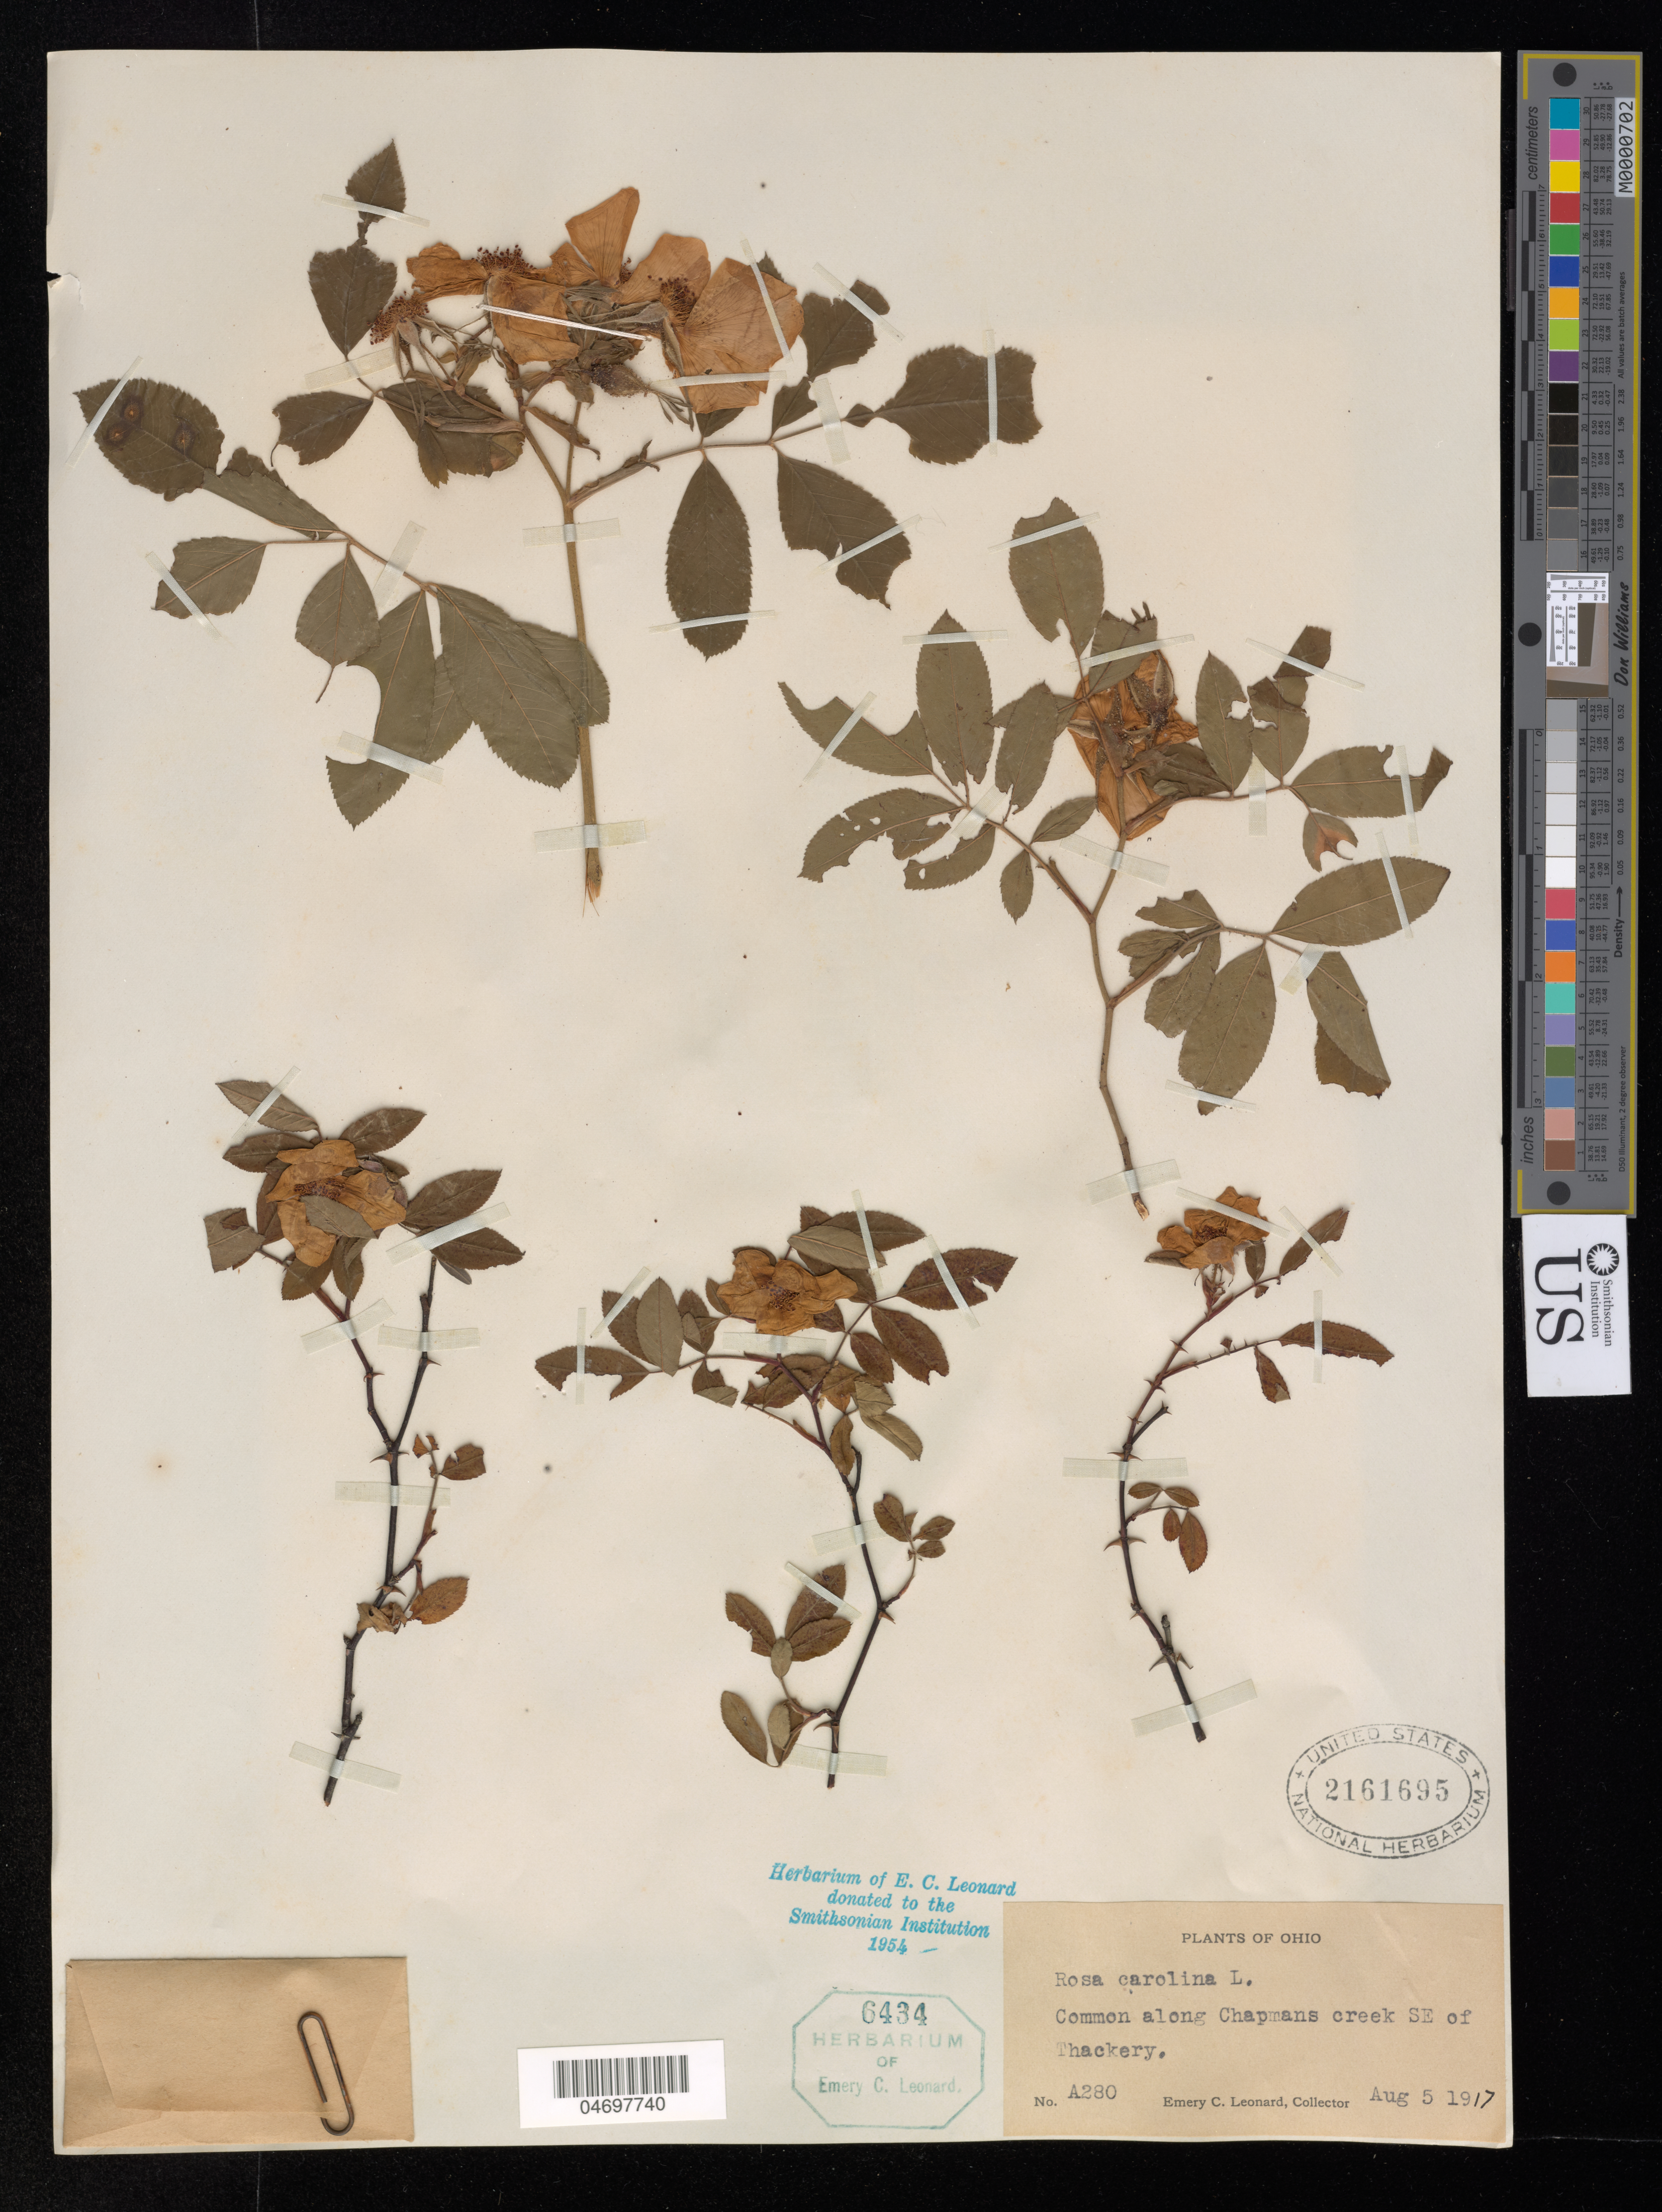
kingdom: Plantae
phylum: Tracheophyta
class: Magnoliopsida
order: Rosales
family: Rosaceae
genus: Rosa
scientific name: Rosa carolina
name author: L.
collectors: E. C. Leonard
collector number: A 280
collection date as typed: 05 Aug 1917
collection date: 1917-08-05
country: United States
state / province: Ohio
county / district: Champaign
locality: Chapmans Creek SE of Thackery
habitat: along creek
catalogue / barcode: US 2161695